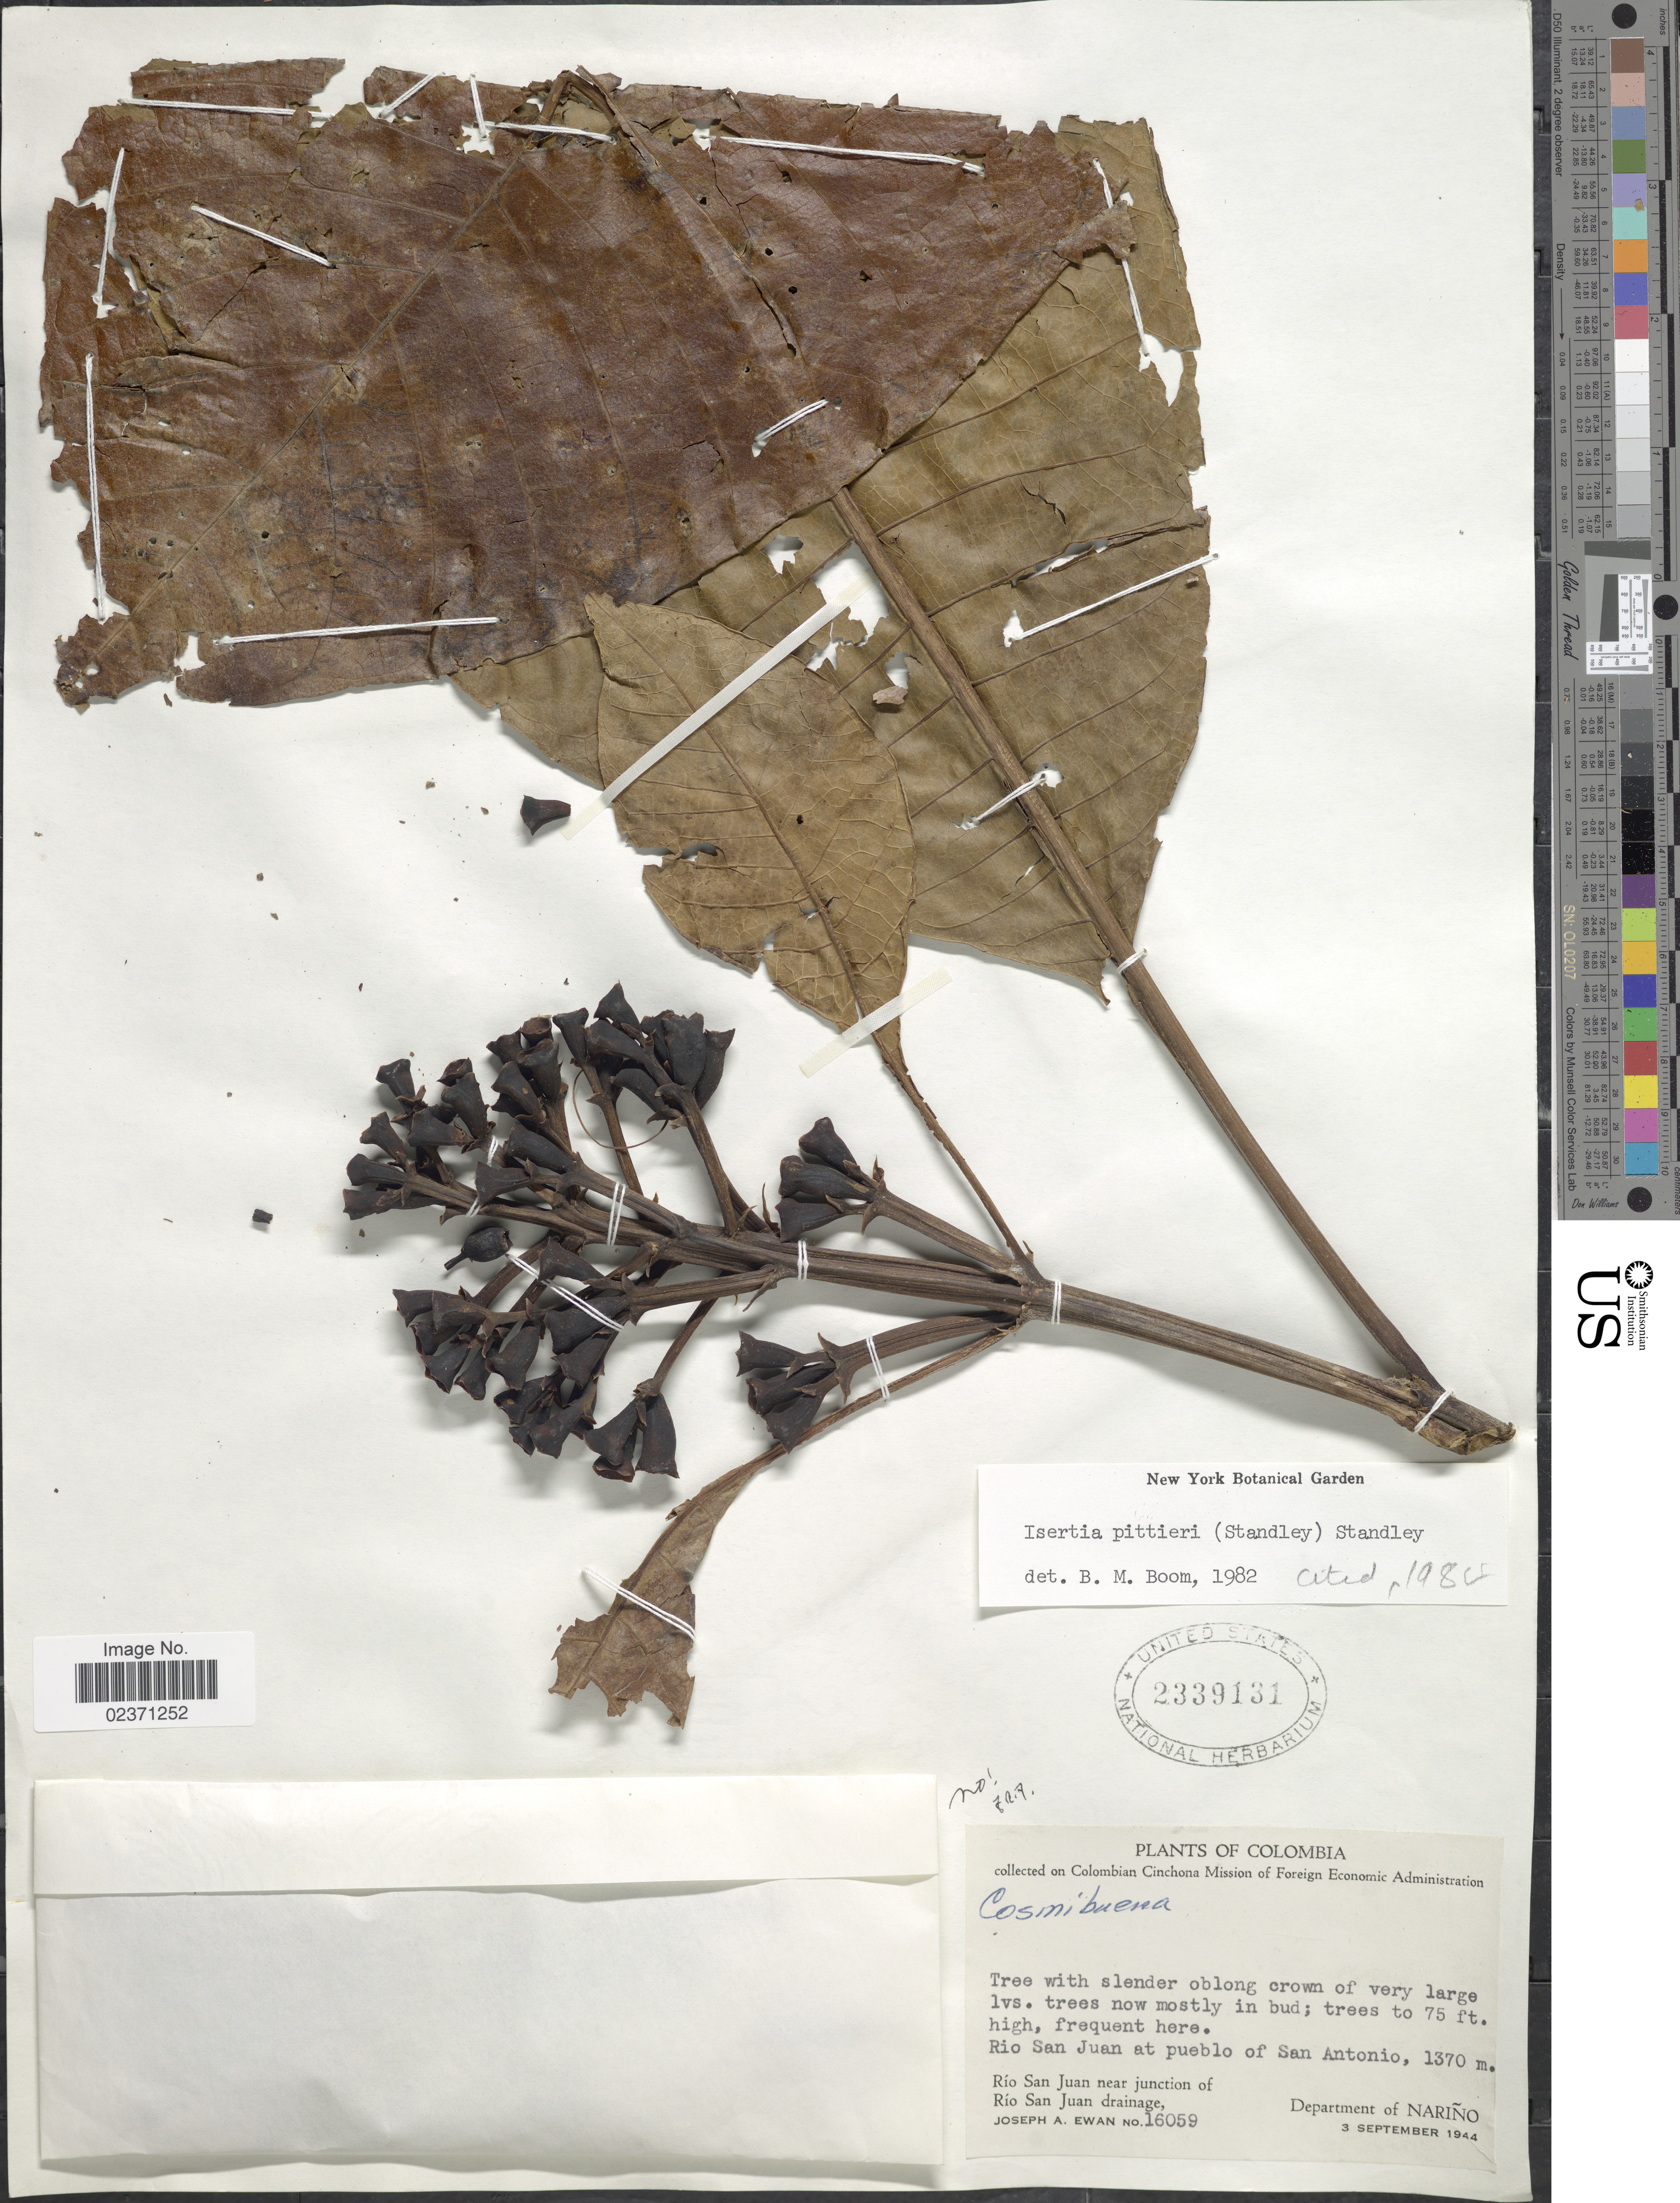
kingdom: Plantae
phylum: Tracheophyta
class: Magnoliopsida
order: Gentianales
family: Rubiaceae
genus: Isertia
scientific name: Isertia pittieri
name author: (Standl.) Standl.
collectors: J. A. Ewan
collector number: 16059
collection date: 1944-09-03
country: Colombia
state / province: Nariño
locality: Rio San Juan at pueblo of San Antonio, Rio San Juan near junction of Rio San Juan drainage, Department of Narino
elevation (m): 1370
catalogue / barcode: US 2339131